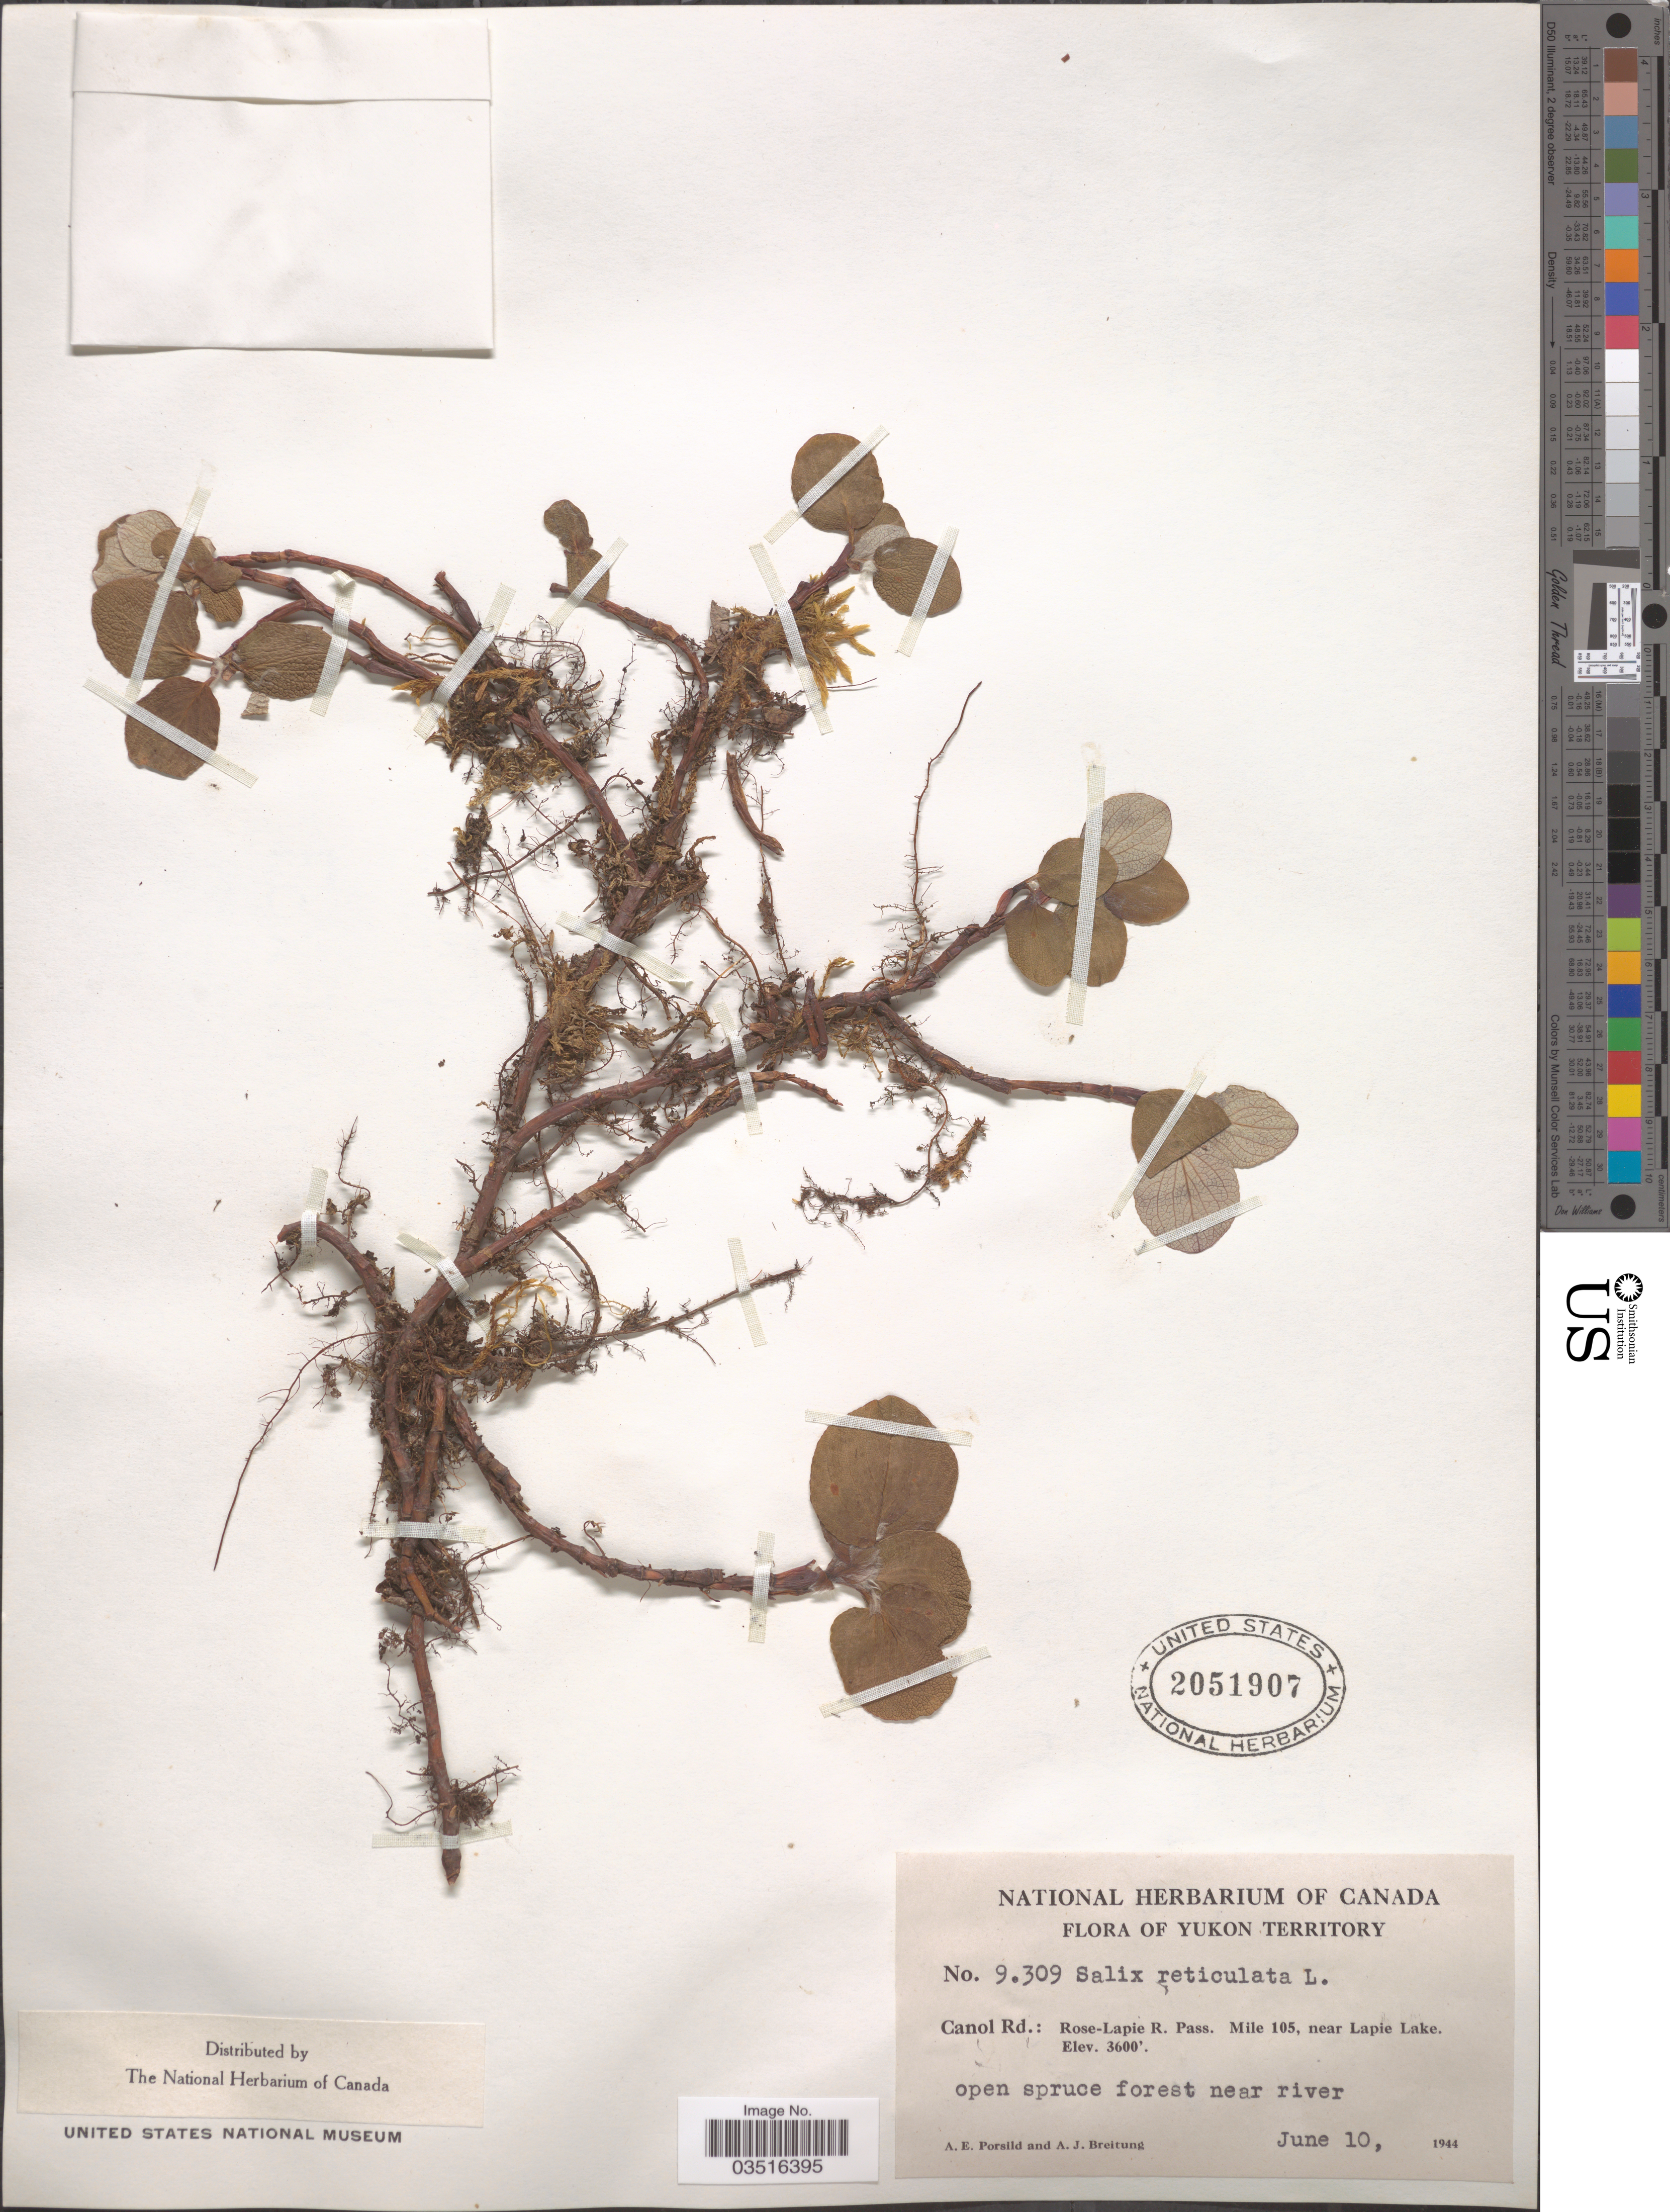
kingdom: Plantae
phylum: Tracheophyta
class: Magnoliopsida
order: Malpighiales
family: Salicaceae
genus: Salix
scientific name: Salix reticulata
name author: L.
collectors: A. E. Porsild & A. Breitung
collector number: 9309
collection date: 1944-06-10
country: Canada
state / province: Yukon Territory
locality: Canol Rd.: Rose-Lapie R. Pass. Mile 105, near Lapie Lake.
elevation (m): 1097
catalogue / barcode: US 2051907